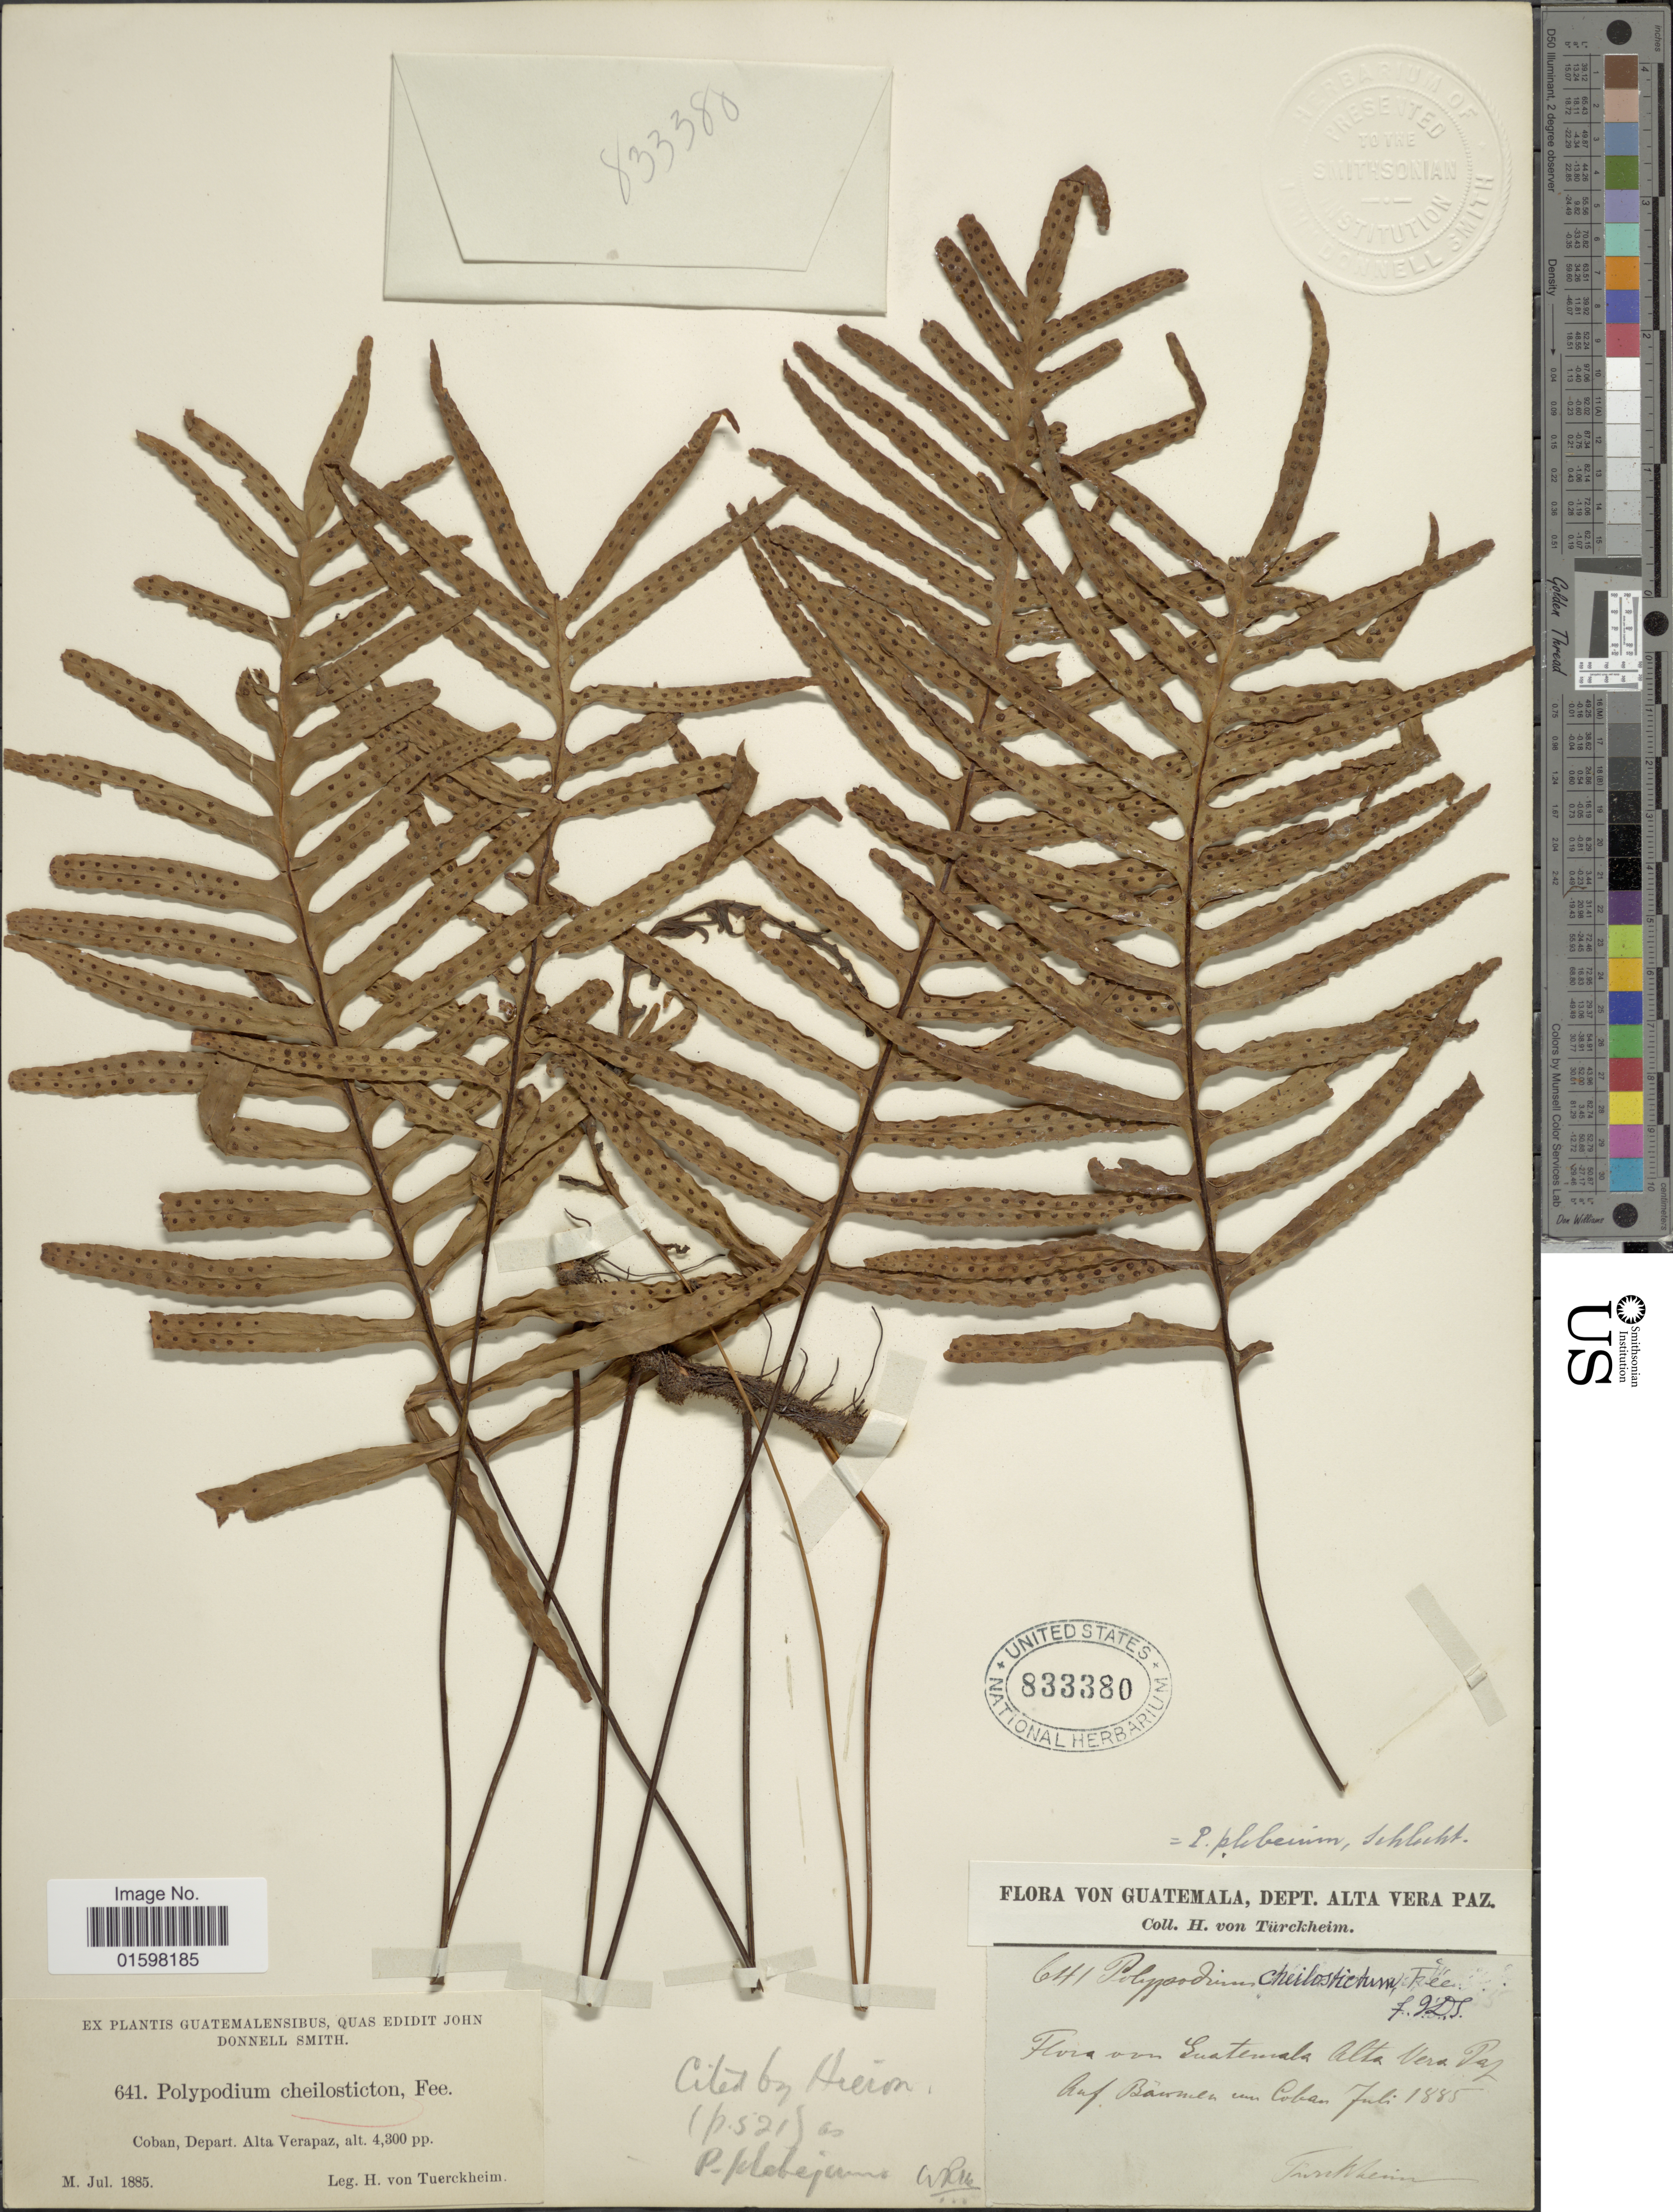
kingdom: Plantae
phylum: Tracheophyta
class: Polypodiopsida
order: Polypodiales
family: Polypodiaceae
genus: Pleopeltis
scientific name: Pleopeltis plebeia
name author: (Schltdl. ex Cham.) A.R. Sm. & Tejero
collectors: H. von Türckheim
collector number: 641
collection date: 1885-07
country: Guatemala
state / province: Alta Verapaz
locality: Coban, Depart. Alta Verapaz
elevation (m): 1311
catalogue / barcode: US 833380